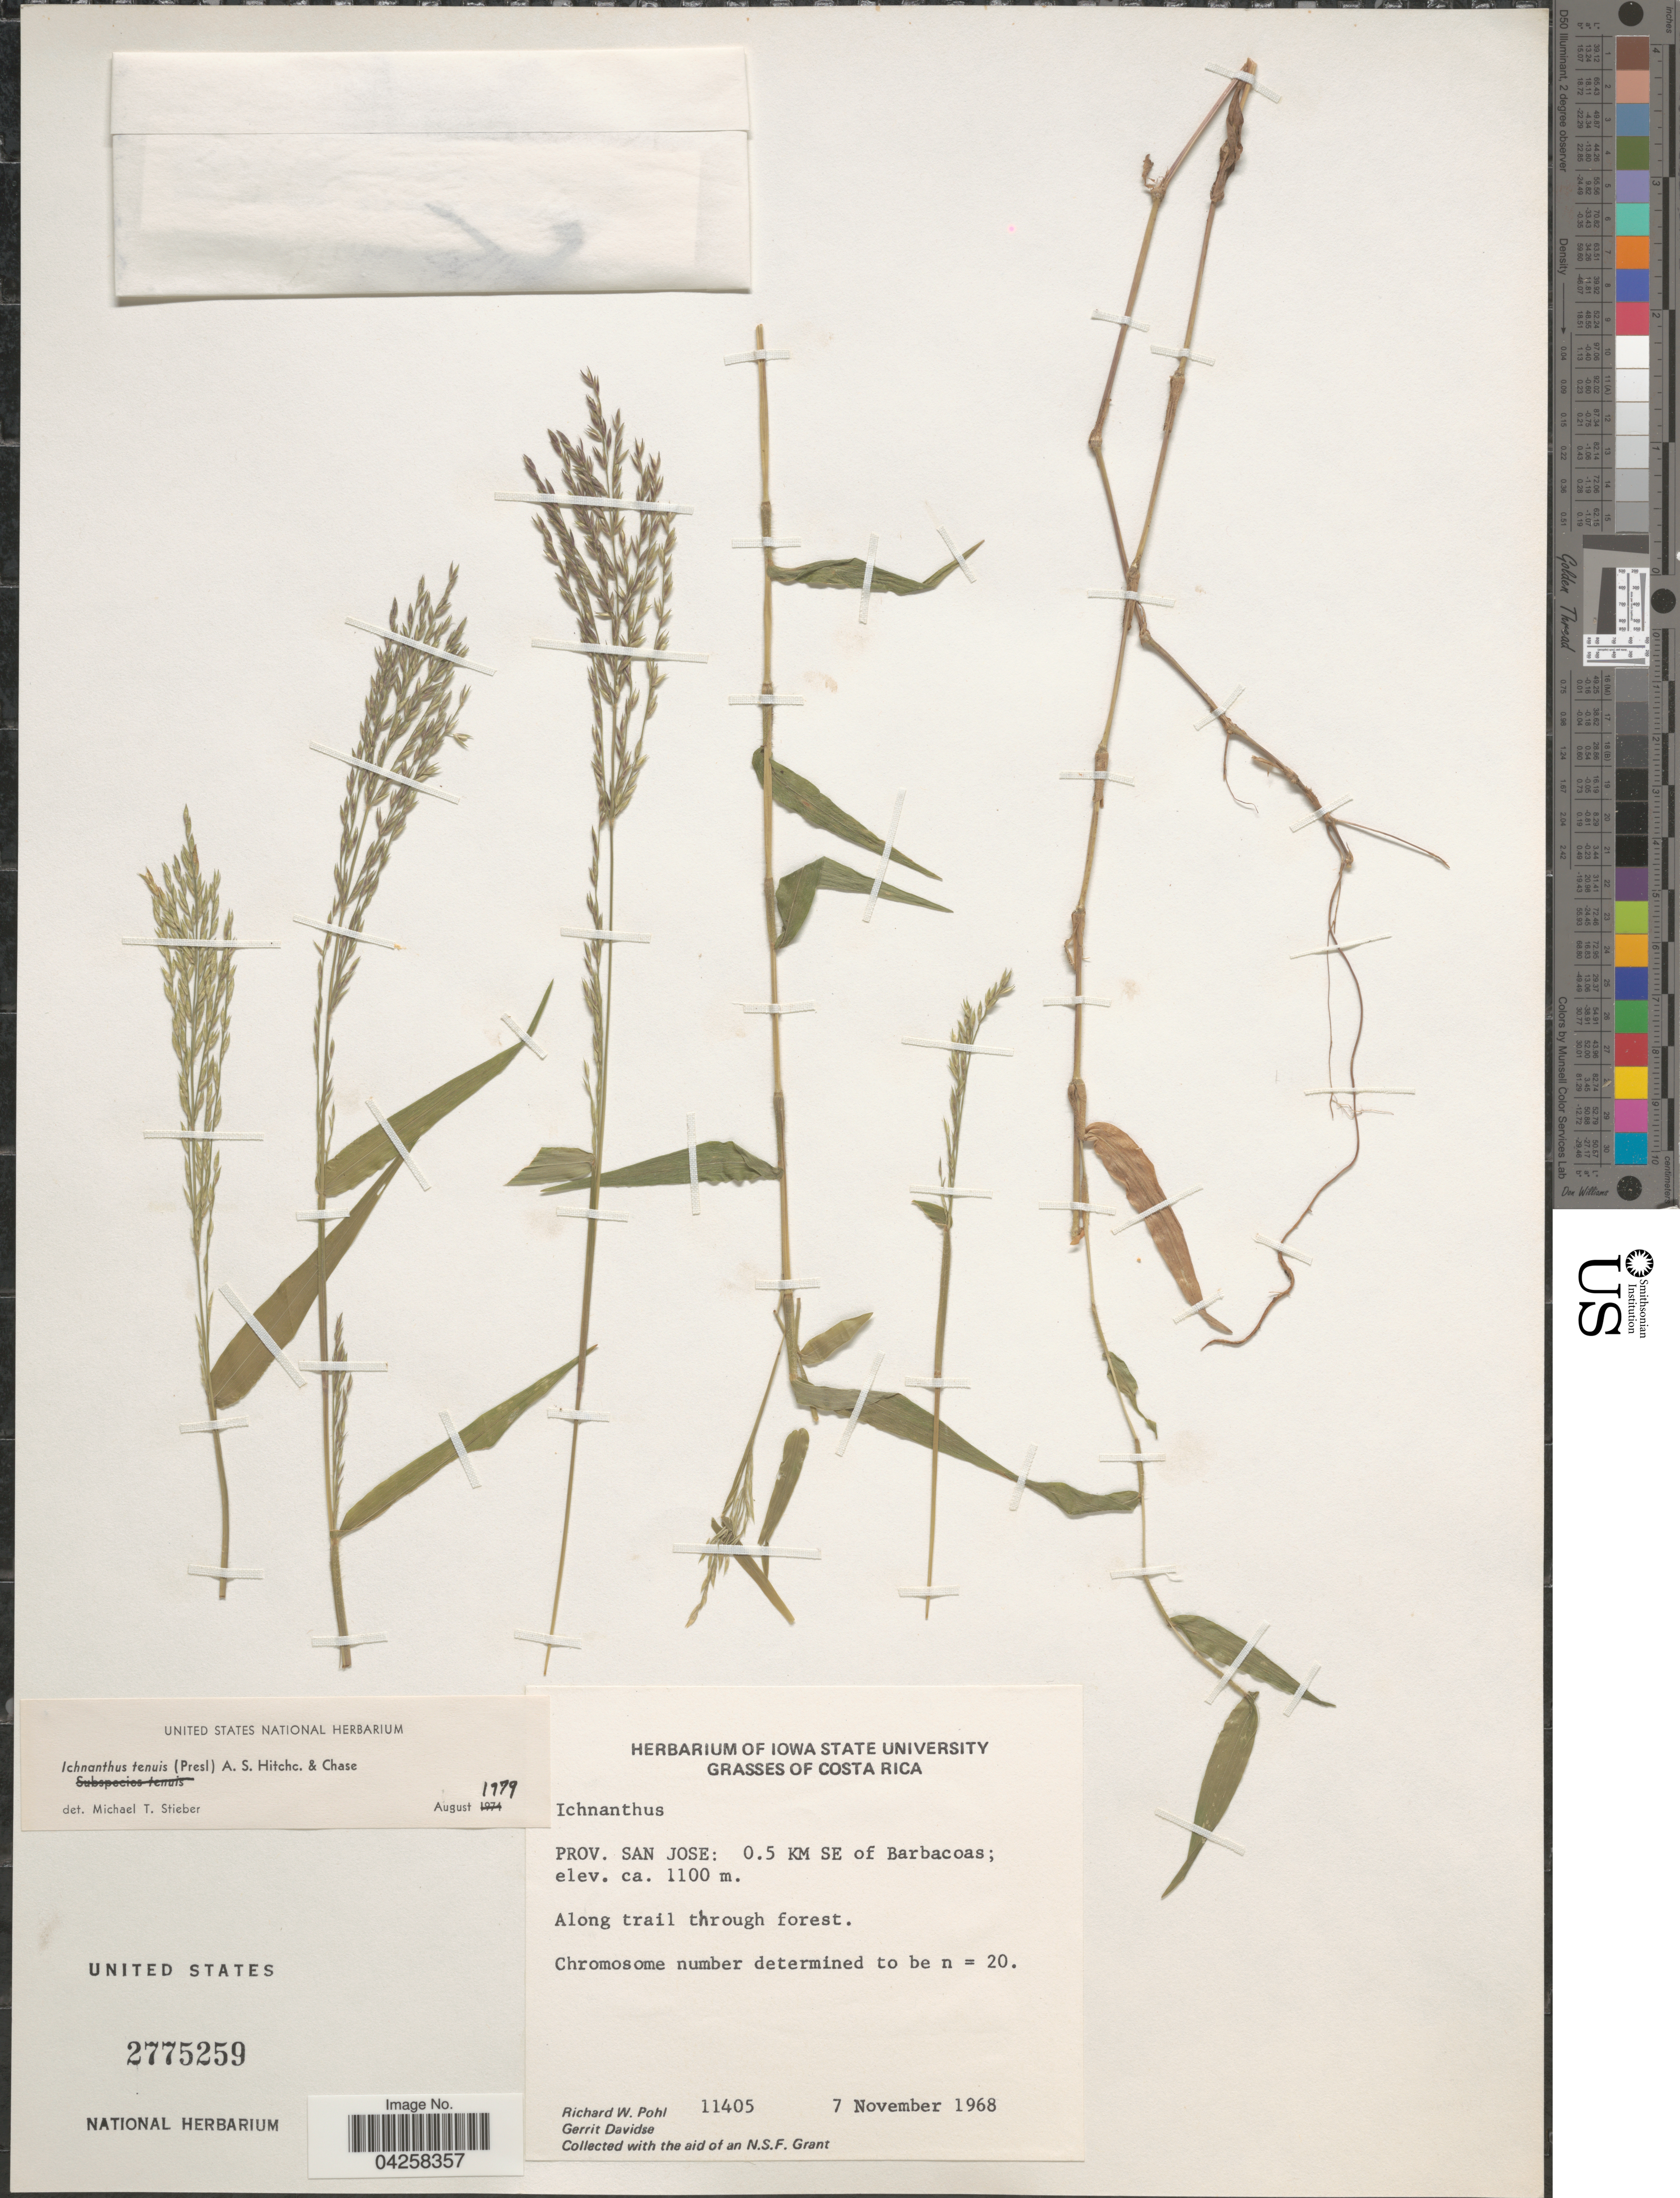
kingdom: Plantae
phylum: Tracheophyta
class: Liliopsida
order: Poales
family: Poaceae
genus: Ichnanthus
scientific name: Ichnanthus tenuis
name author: (J. Presl) Hitchc. & Chase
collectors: R. W. Pohl & G. Davidse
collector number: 11405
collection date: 1968-11-07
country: Costa Rica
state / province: San José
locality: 0.5 Km SE of Barbacoas.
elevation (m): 1100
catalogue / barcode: US 2775259